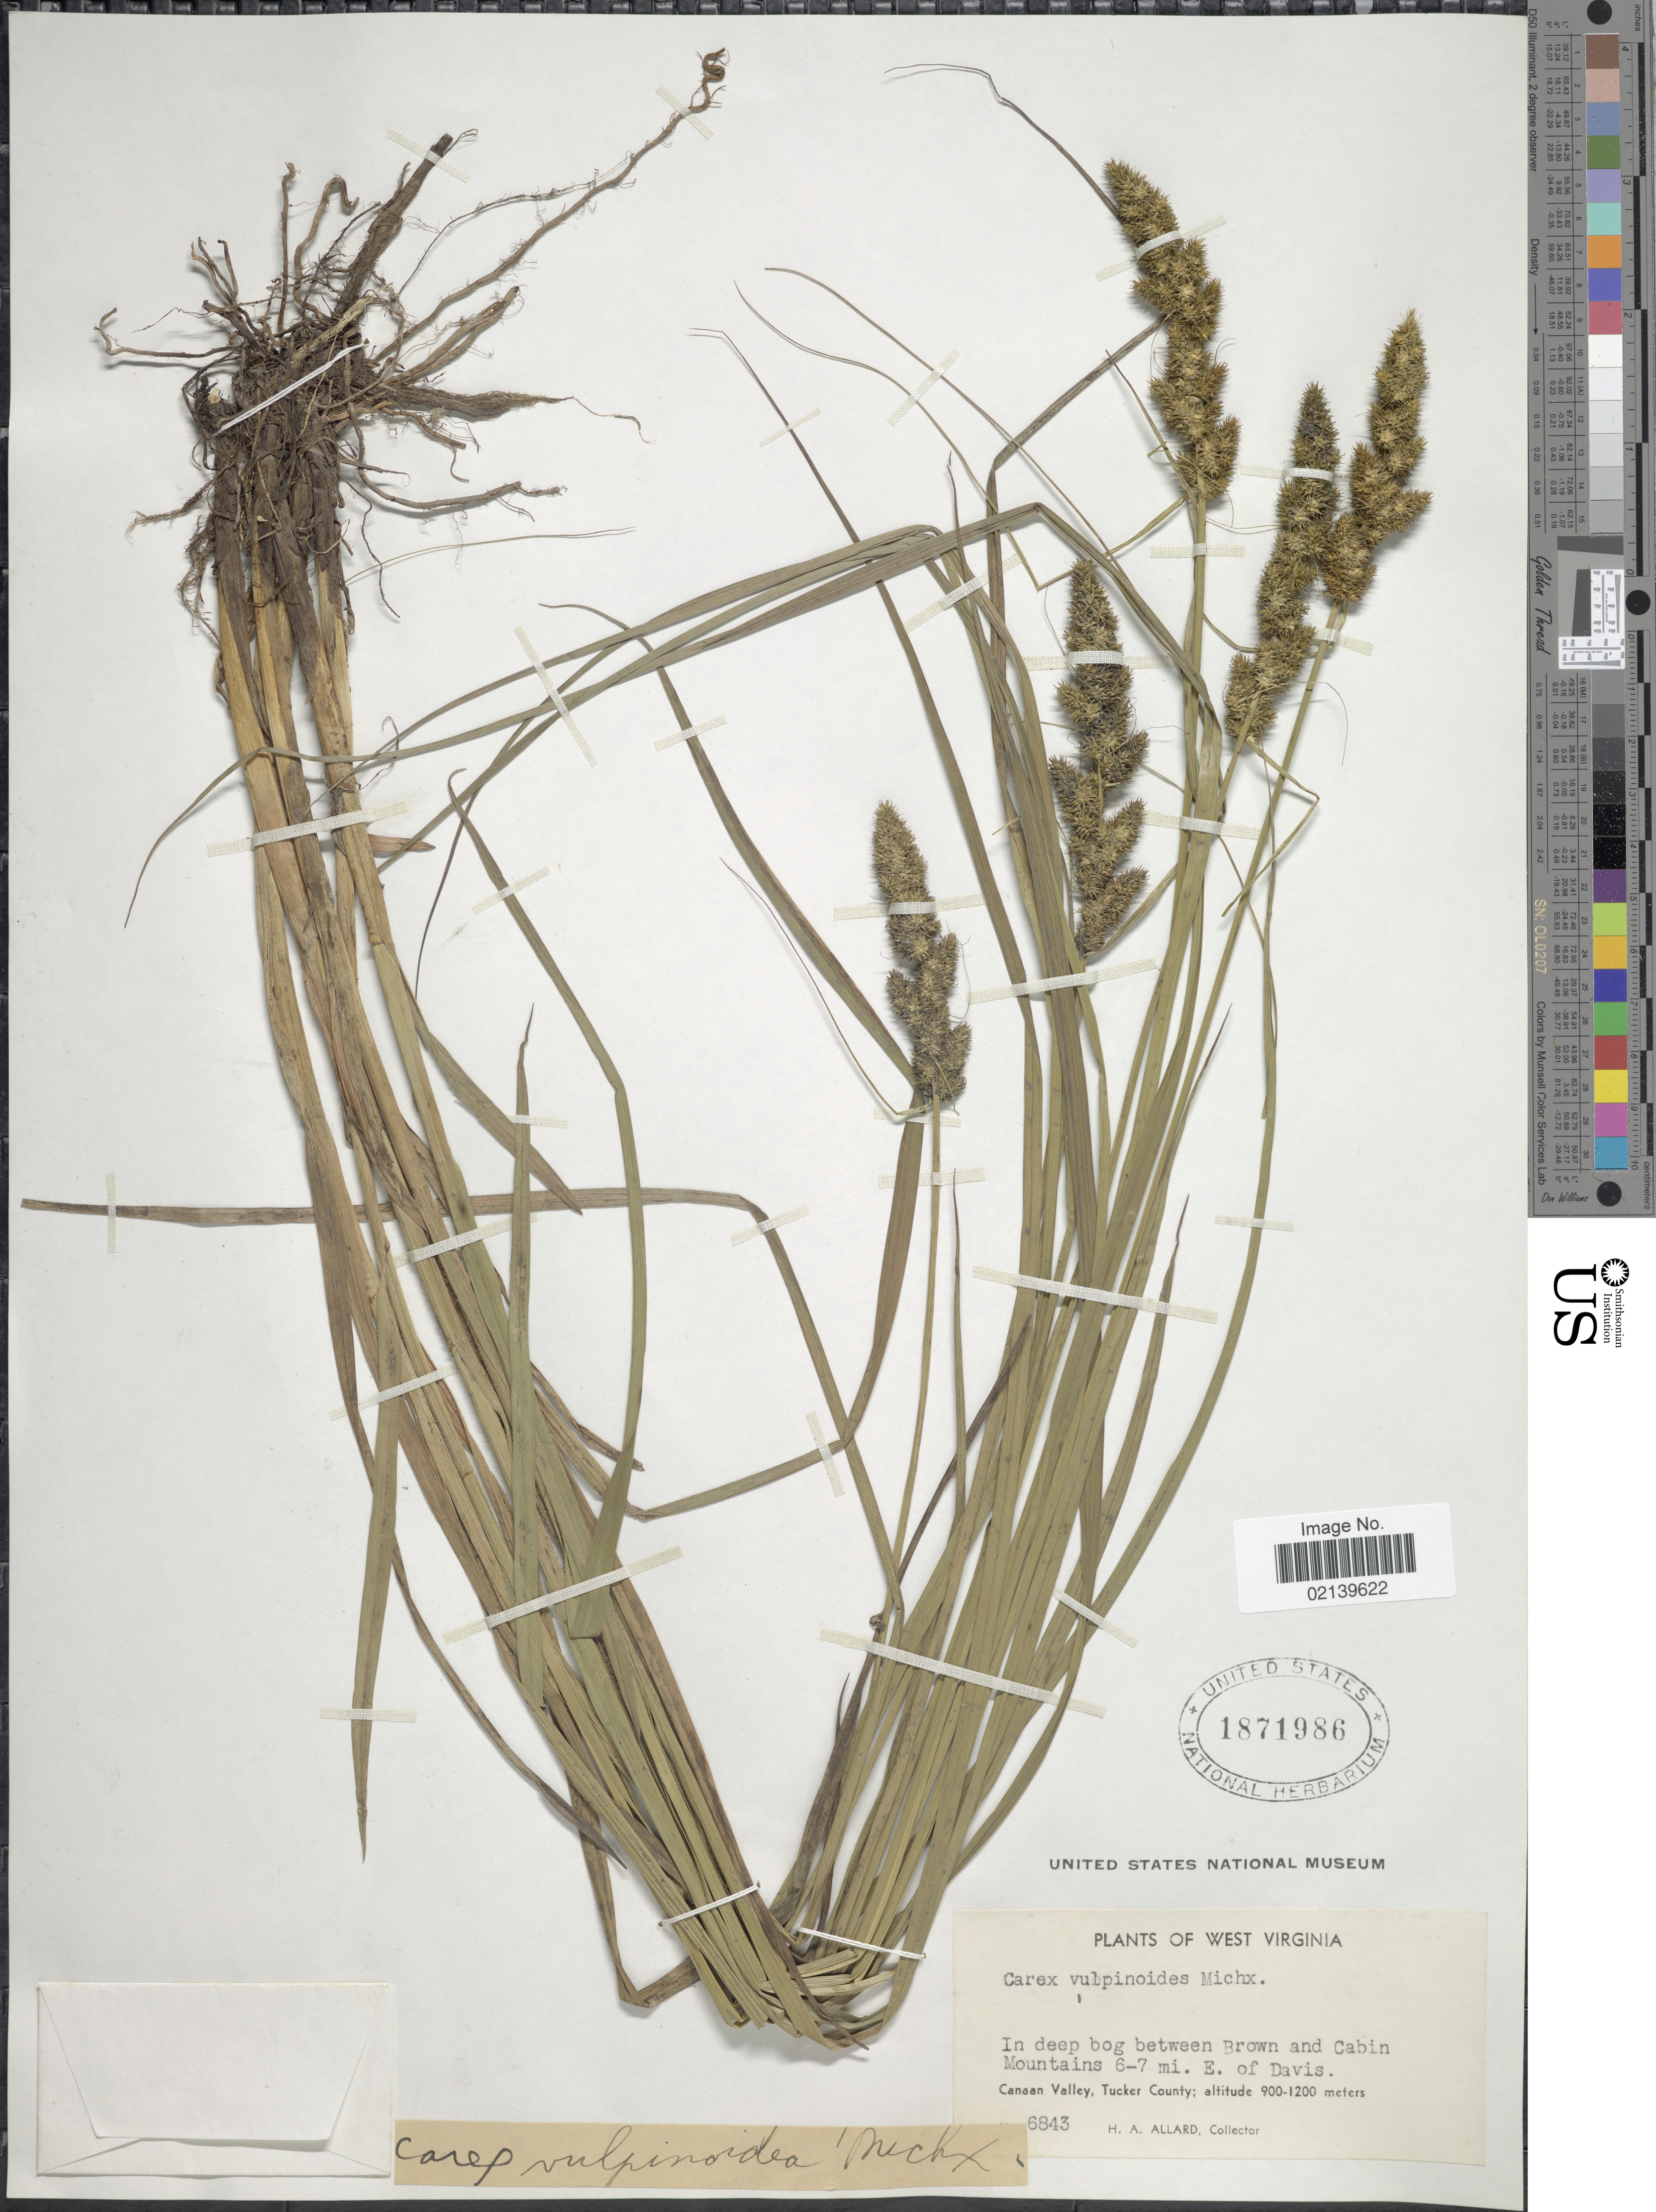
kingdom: Plantae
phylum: Tracheophyta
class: Liliopsida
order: Poales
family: Cyperaceae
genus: Carex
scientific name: Carex vulpinoidea Michx.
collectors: H. A. Allard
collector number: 6843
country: United States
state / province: West Virginia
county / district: Tucker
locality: In deep bog between Brown and Cabin Mountains 6-7 mi. E. of Davis, Canaan Valley, Tucker County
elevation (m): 900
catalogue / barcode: US 1871986